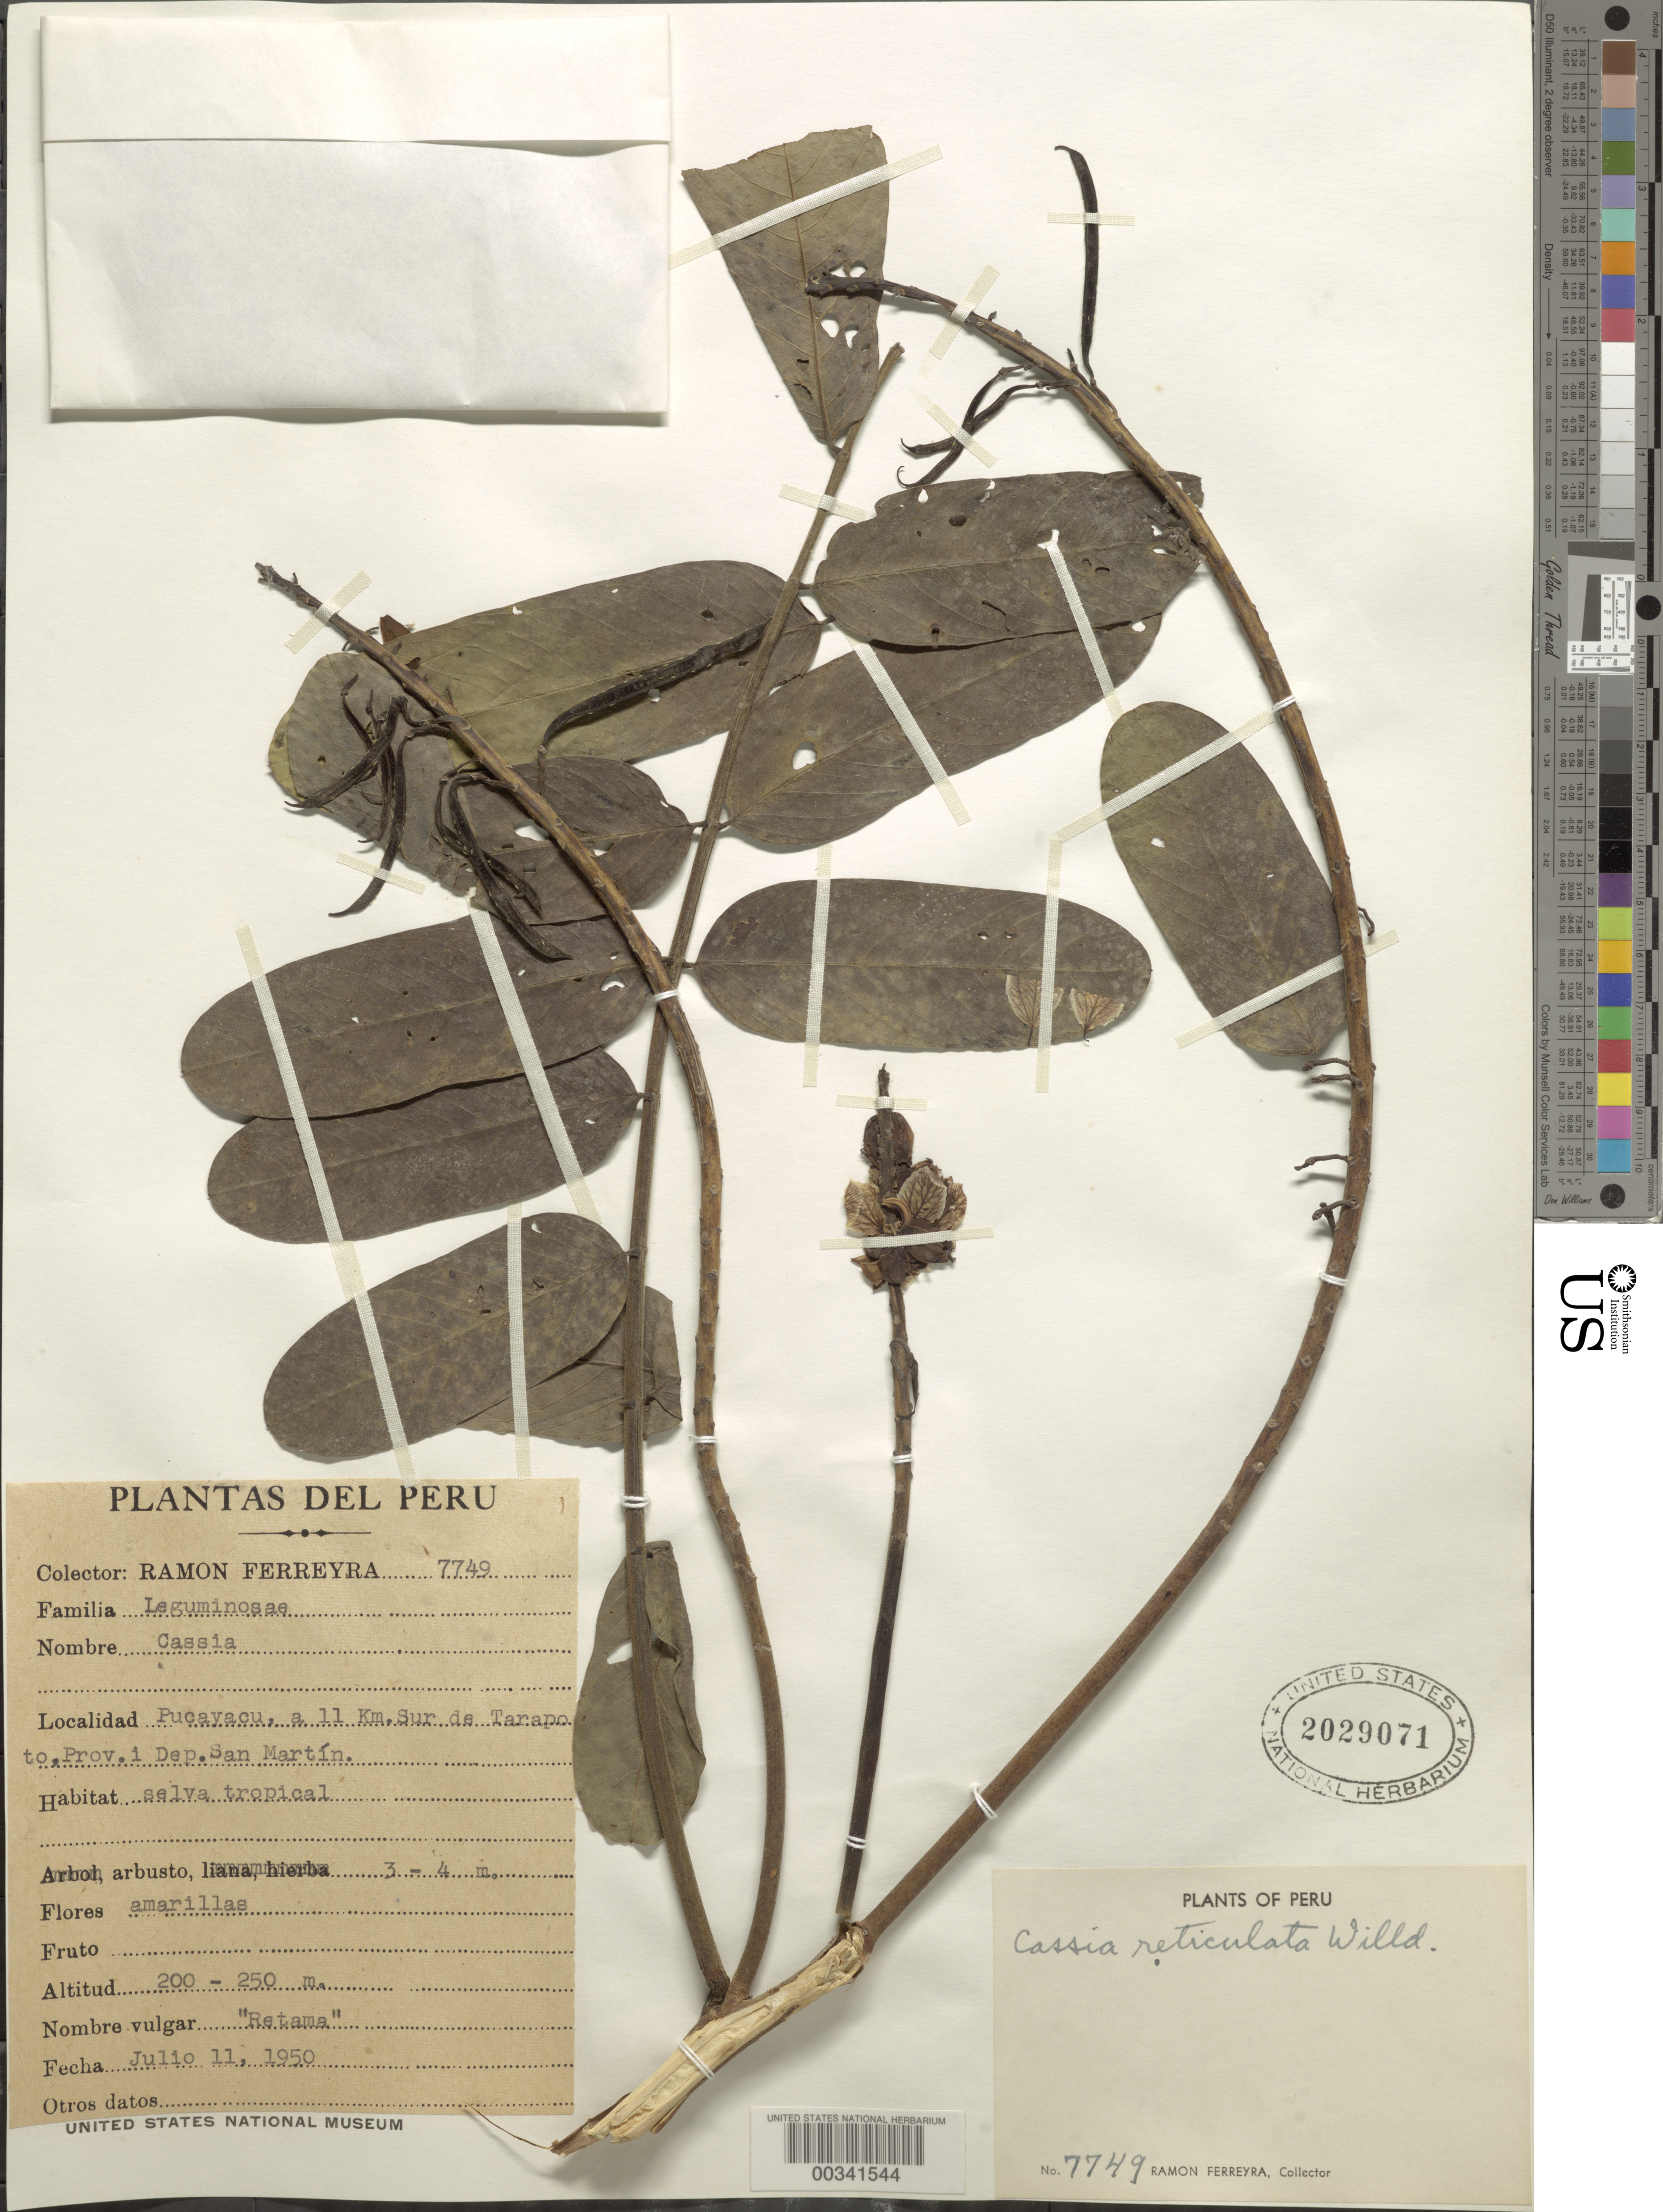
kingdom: Plantae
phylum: Tracheophyta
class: Magnoliopsida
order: Fabales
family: Fabaceae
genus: Senna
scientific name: Senna reticulata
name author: (Willd.) H.S. Irwin & Barneby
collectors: R. A. Ferreyra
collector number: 7749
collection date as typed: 11 Jul 1950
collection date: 1950-07-11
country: Peru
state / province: San Martín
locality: Pucayacu, 11 km S of tarapoto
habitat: Topical forest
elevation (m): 200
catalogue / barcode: US 2029071